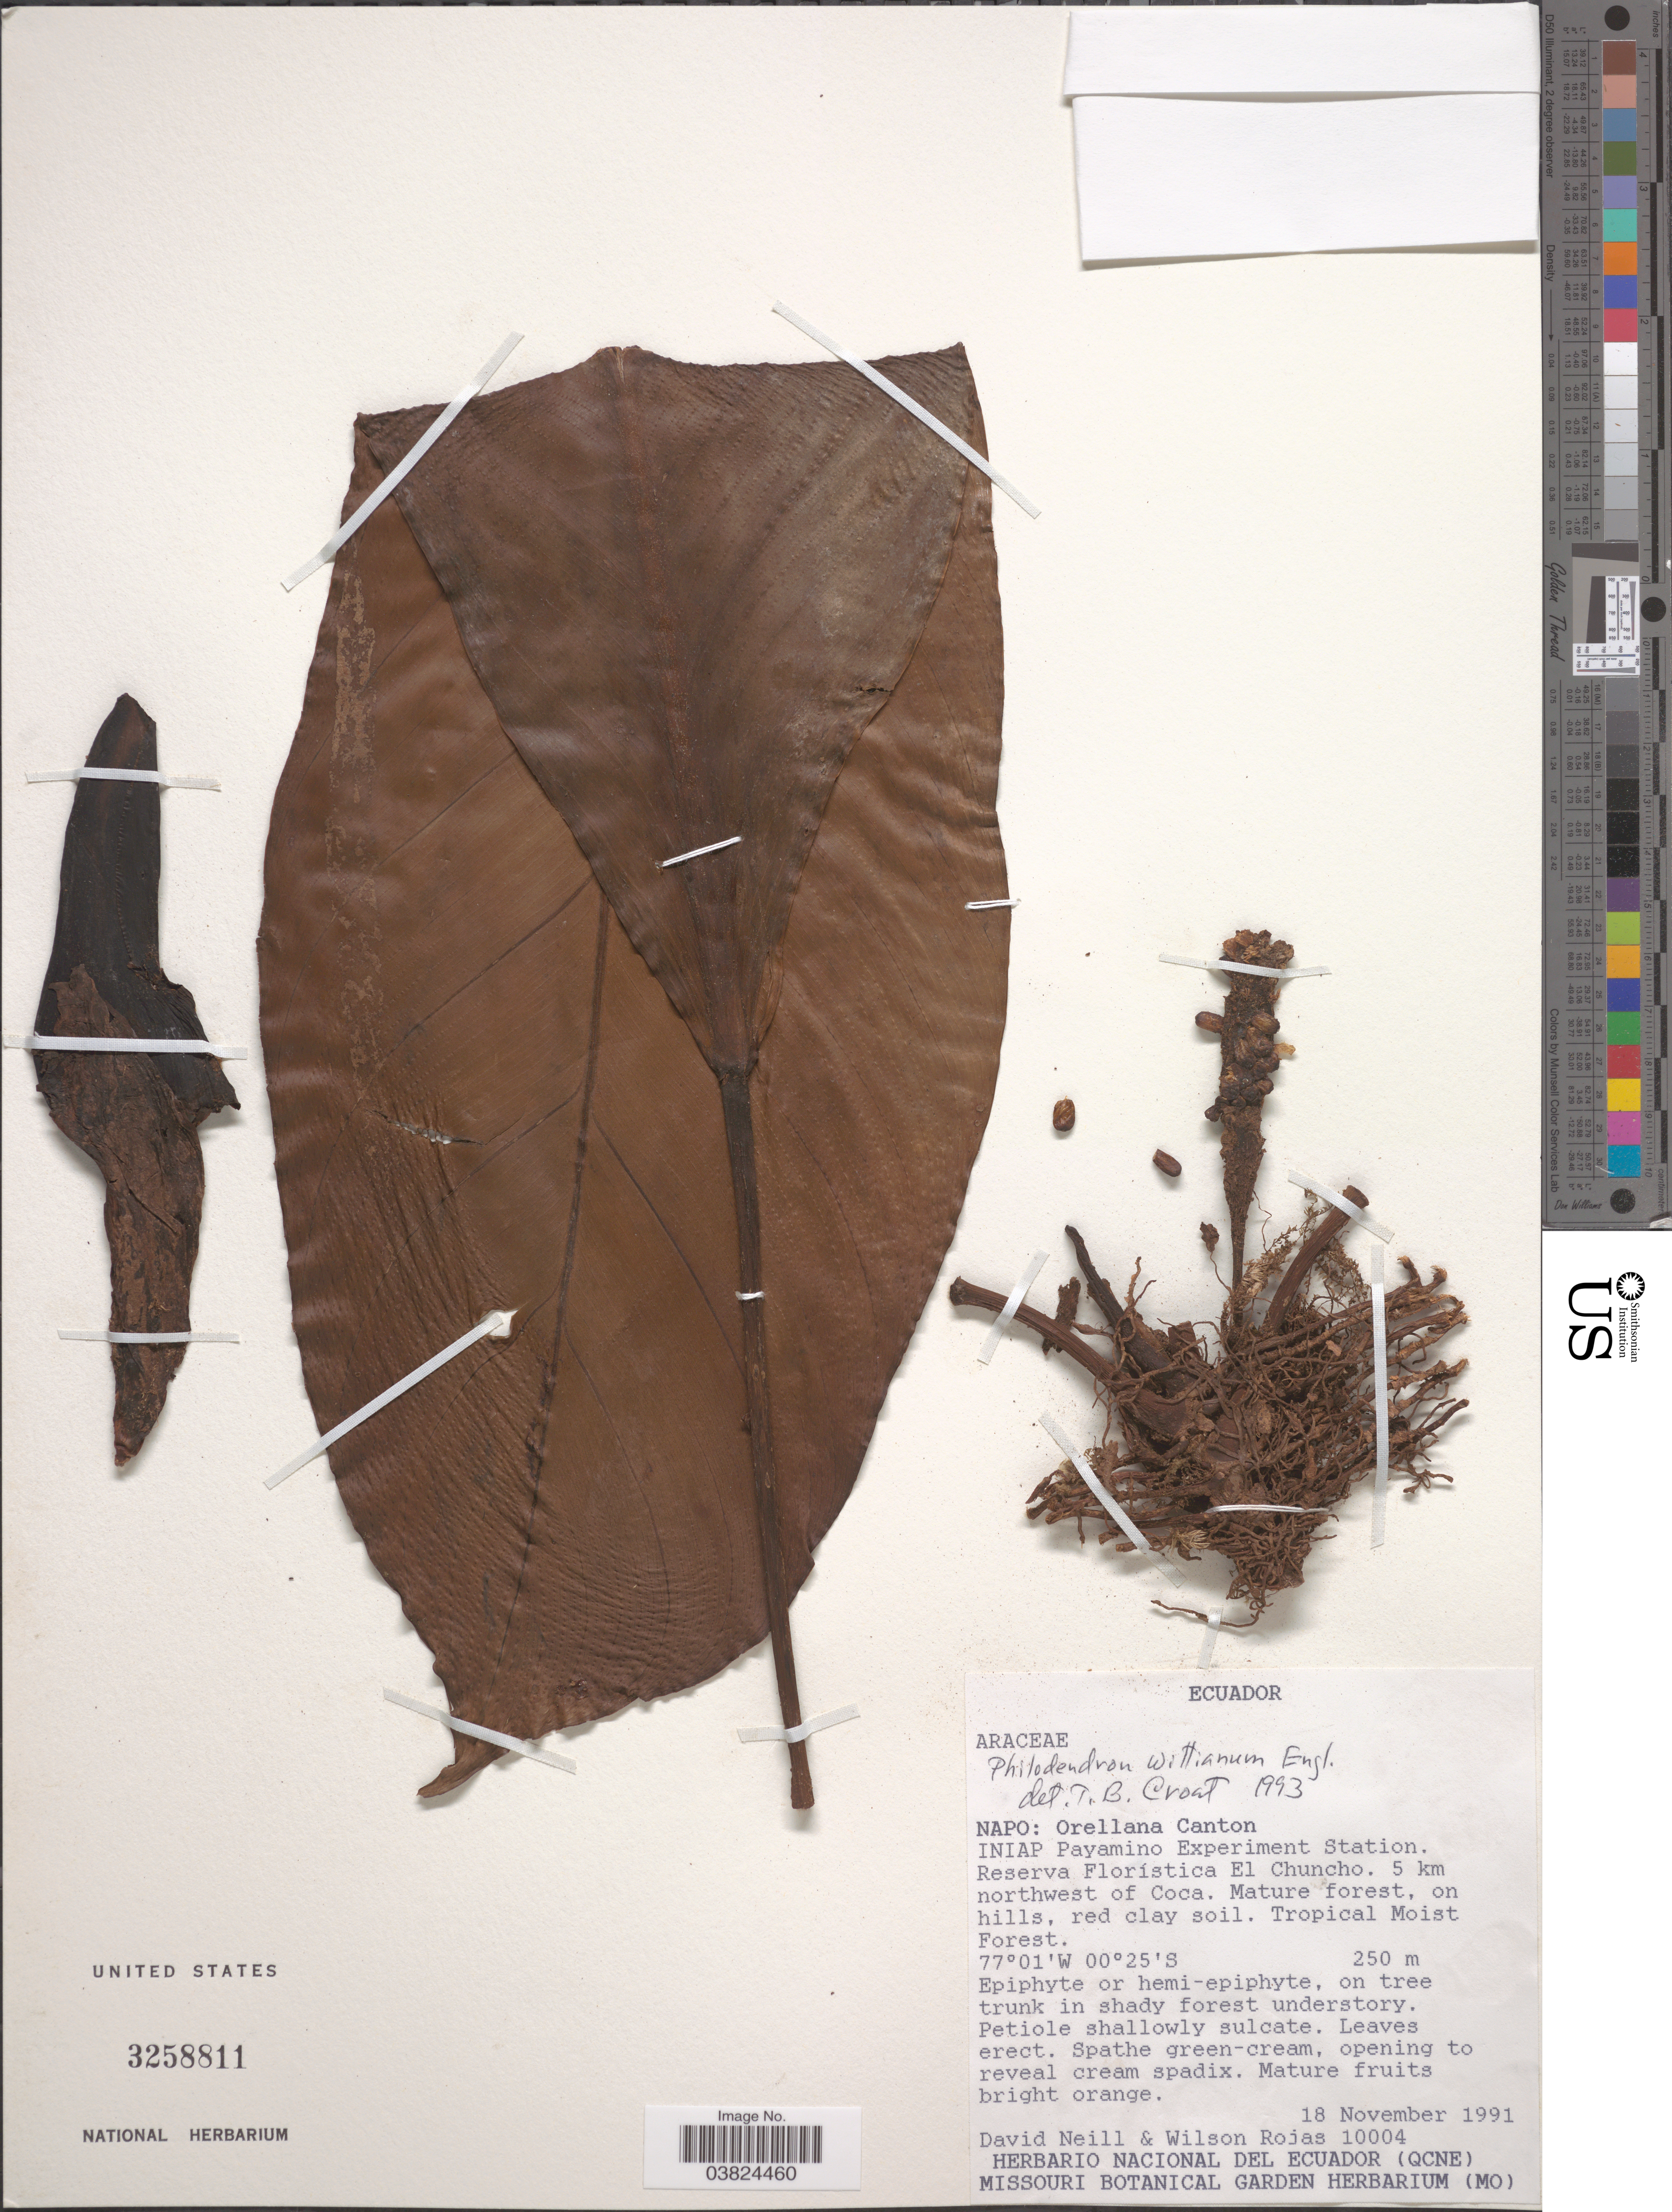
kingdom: Plantae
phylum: Tracheophyta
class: Liliopsida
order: Alismatales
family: Araceae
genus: Philodendron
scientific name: Philodendron wittianum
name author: Engl.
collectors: D. A. Neill & W. Rojas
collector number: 10004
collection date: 1991-11-18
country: Ecuador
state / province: Napo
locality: Orellana Canton. INIAP Payamino Experiment Station. Reserva Florística El Chuncho. 5 km northwest of Coca.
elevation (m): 250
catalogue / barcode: US 3258811